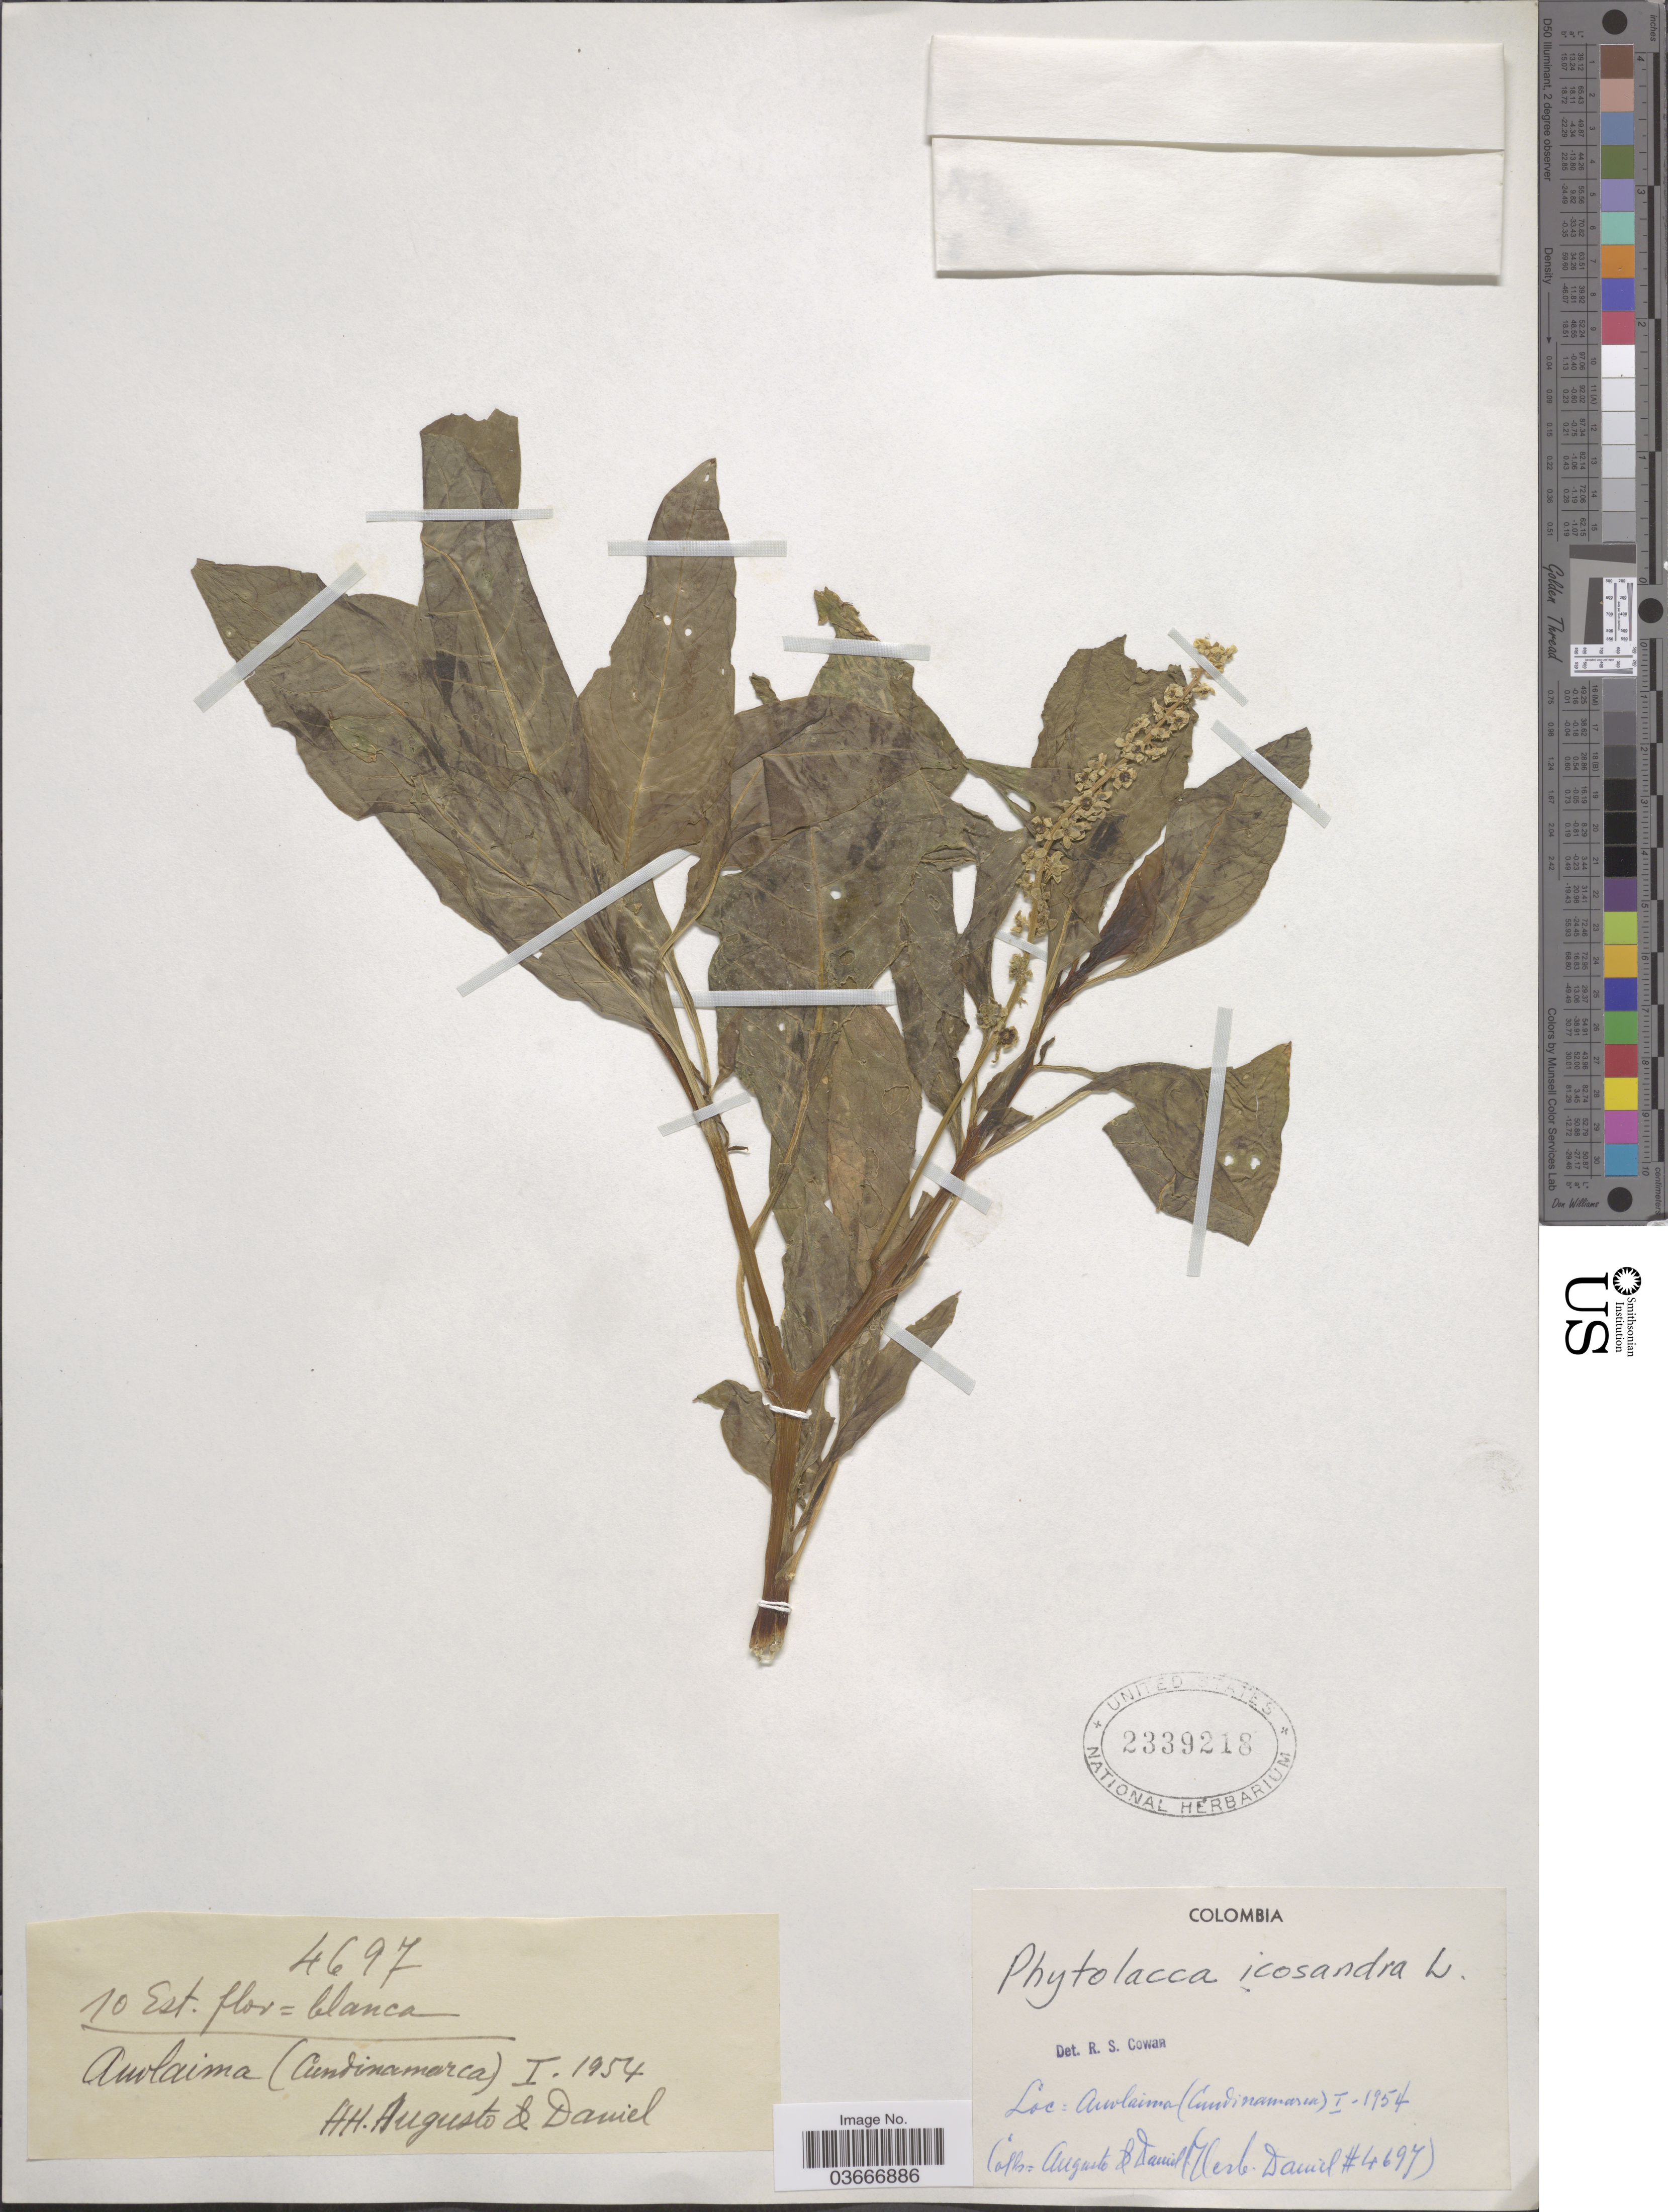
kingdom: Plantae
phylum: Tracheophyta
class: Magnoliopsida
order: Caryophyllales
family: Phytolaccaceae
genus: Phytolacca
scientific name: Phytolacca icosandra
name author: L.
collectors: H. Augusto & -. Daniel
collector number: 4697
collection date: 1954-01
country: Colombia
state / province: Cundinamarca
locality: Anolaima.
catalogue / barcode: US 2339218